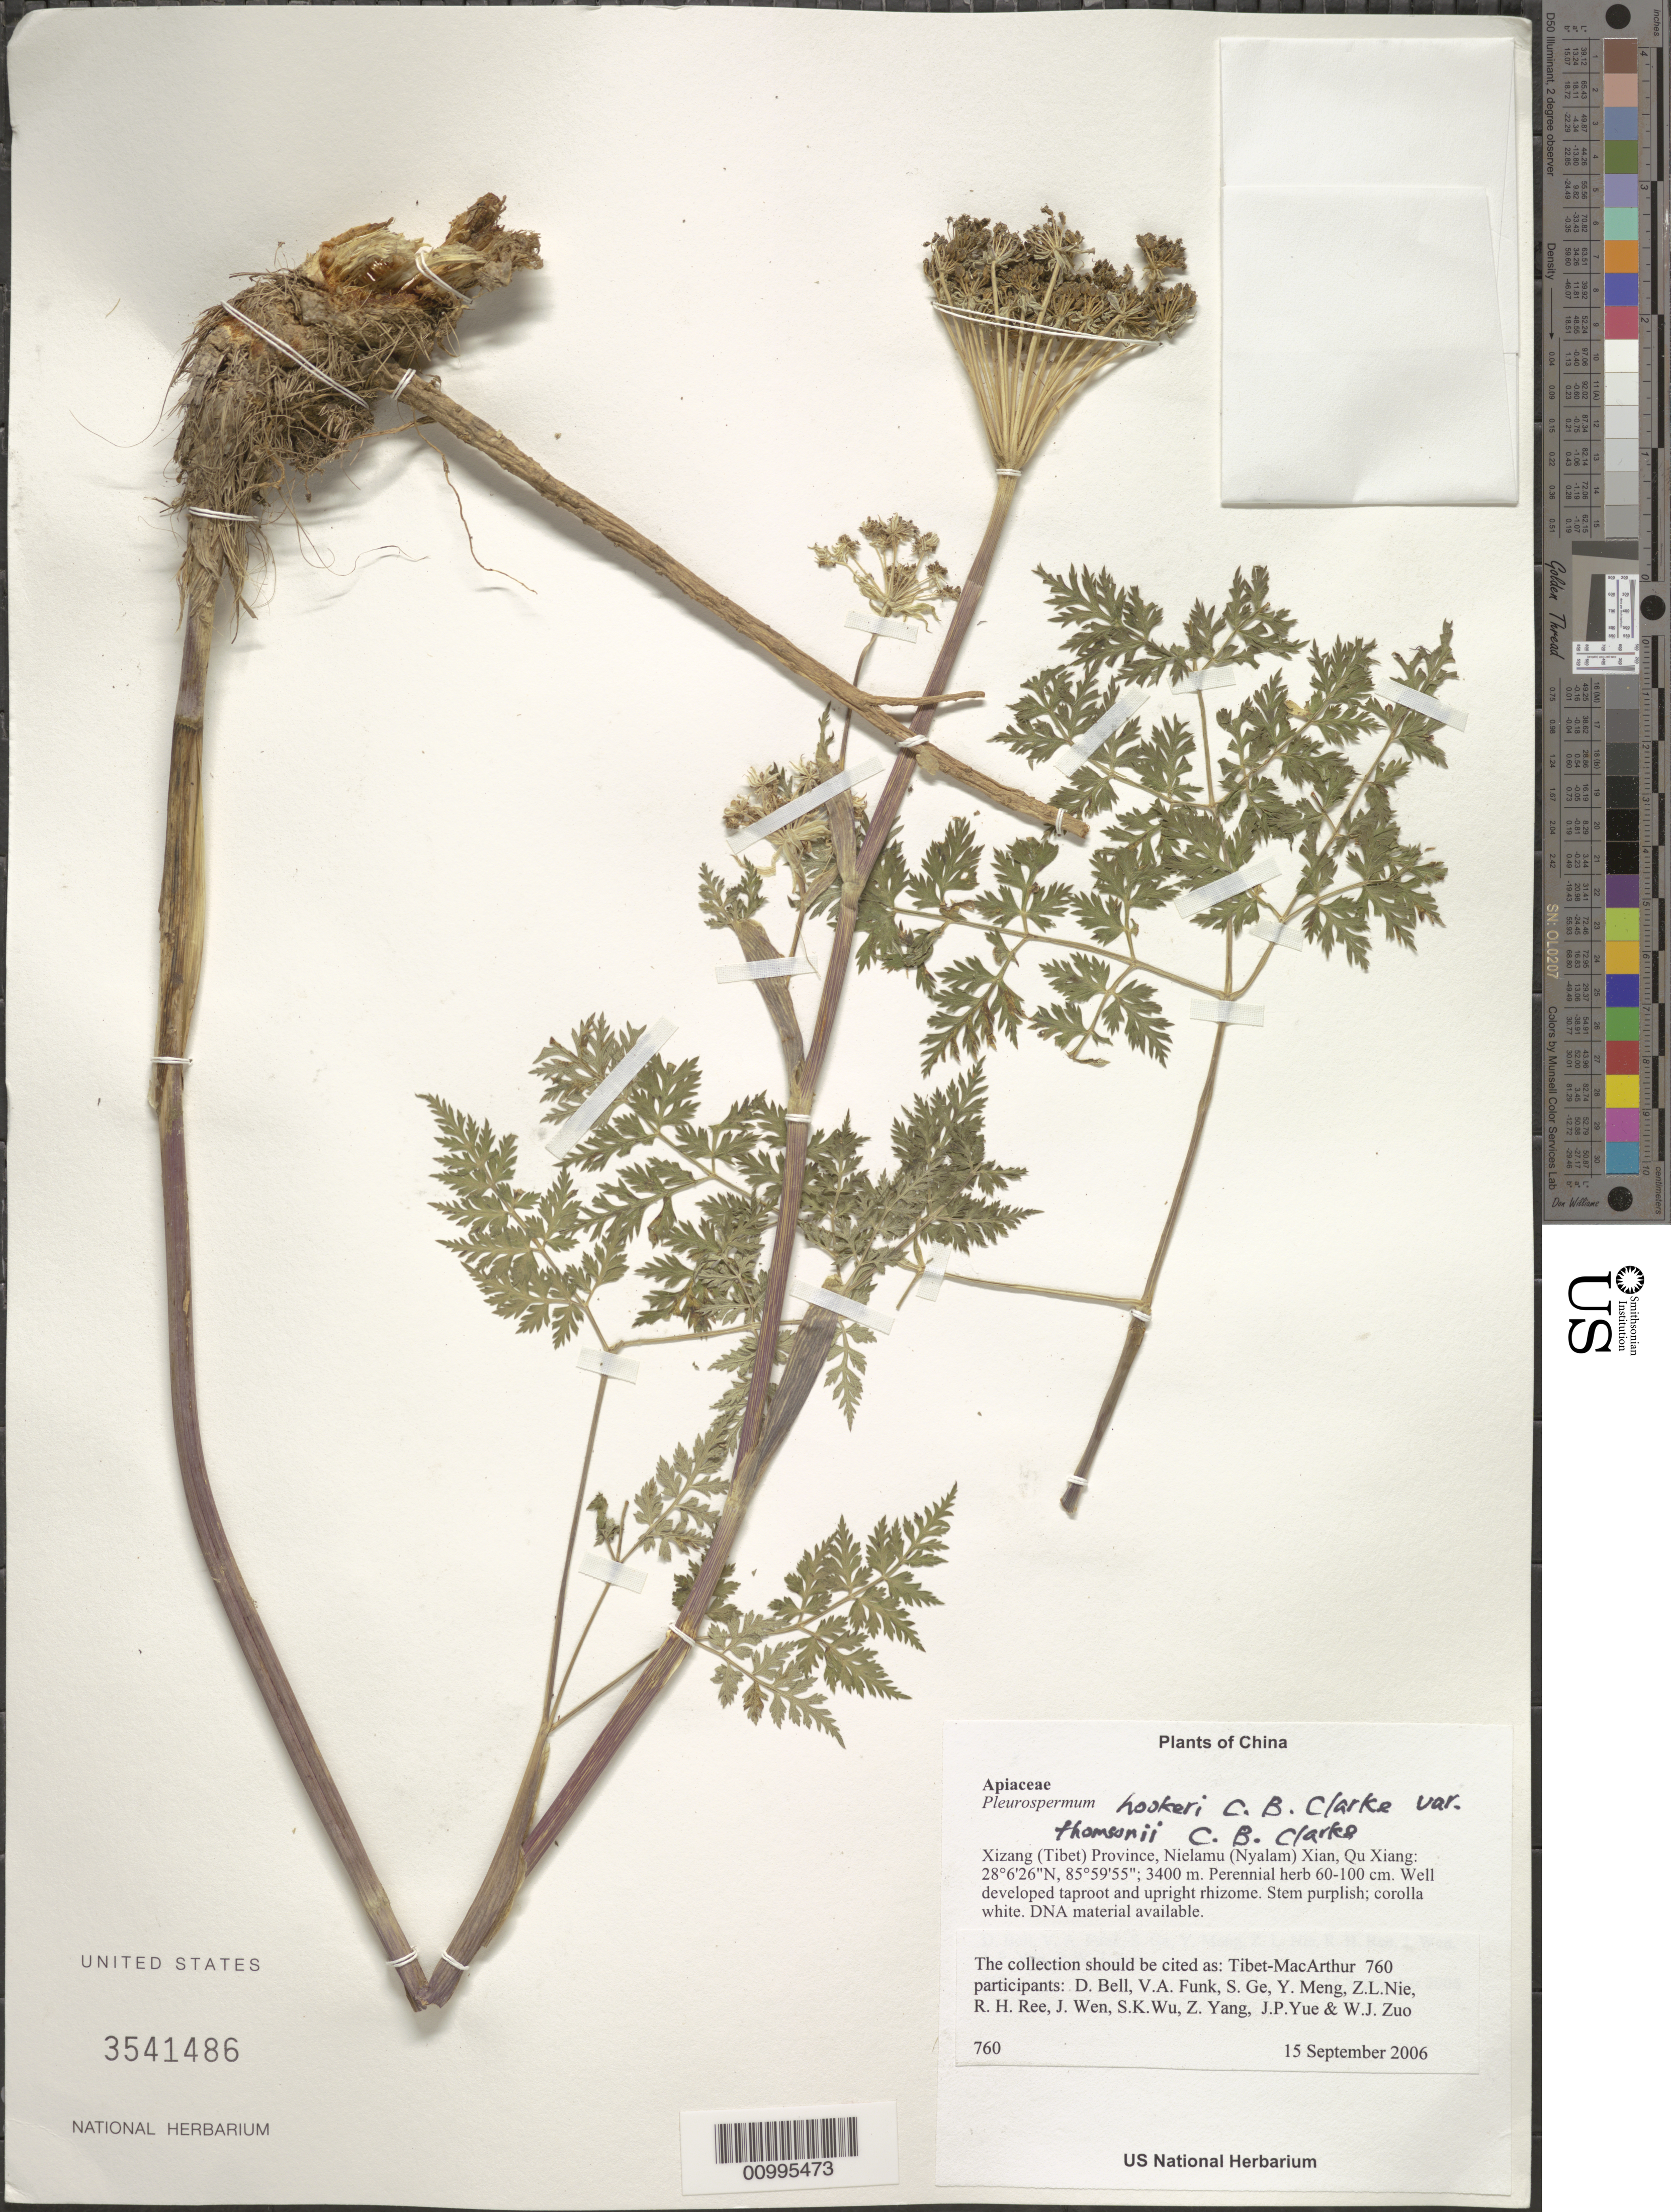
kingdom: Plantae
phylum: Tracheophyta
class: Magnoliopsida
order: Apiales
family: Apiaceae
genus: Pleurospermum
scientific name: Pleurospermum hookeri var. thomsonii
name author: C.B. Clarke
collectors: Tibet-MacArthur, D. A. Bell, V. Funk, S. Ge, Y. Meng, Z. Nie, R. Ree, J. Wen, J. Yue & W. Zuo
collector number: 760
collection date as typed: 15 Sep 2006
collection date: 2006-09-15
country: China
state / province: Xizang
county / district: Nielamu (Nyalam) Xian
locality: Qu Xiang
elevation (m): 3400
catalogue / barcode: US 3541486